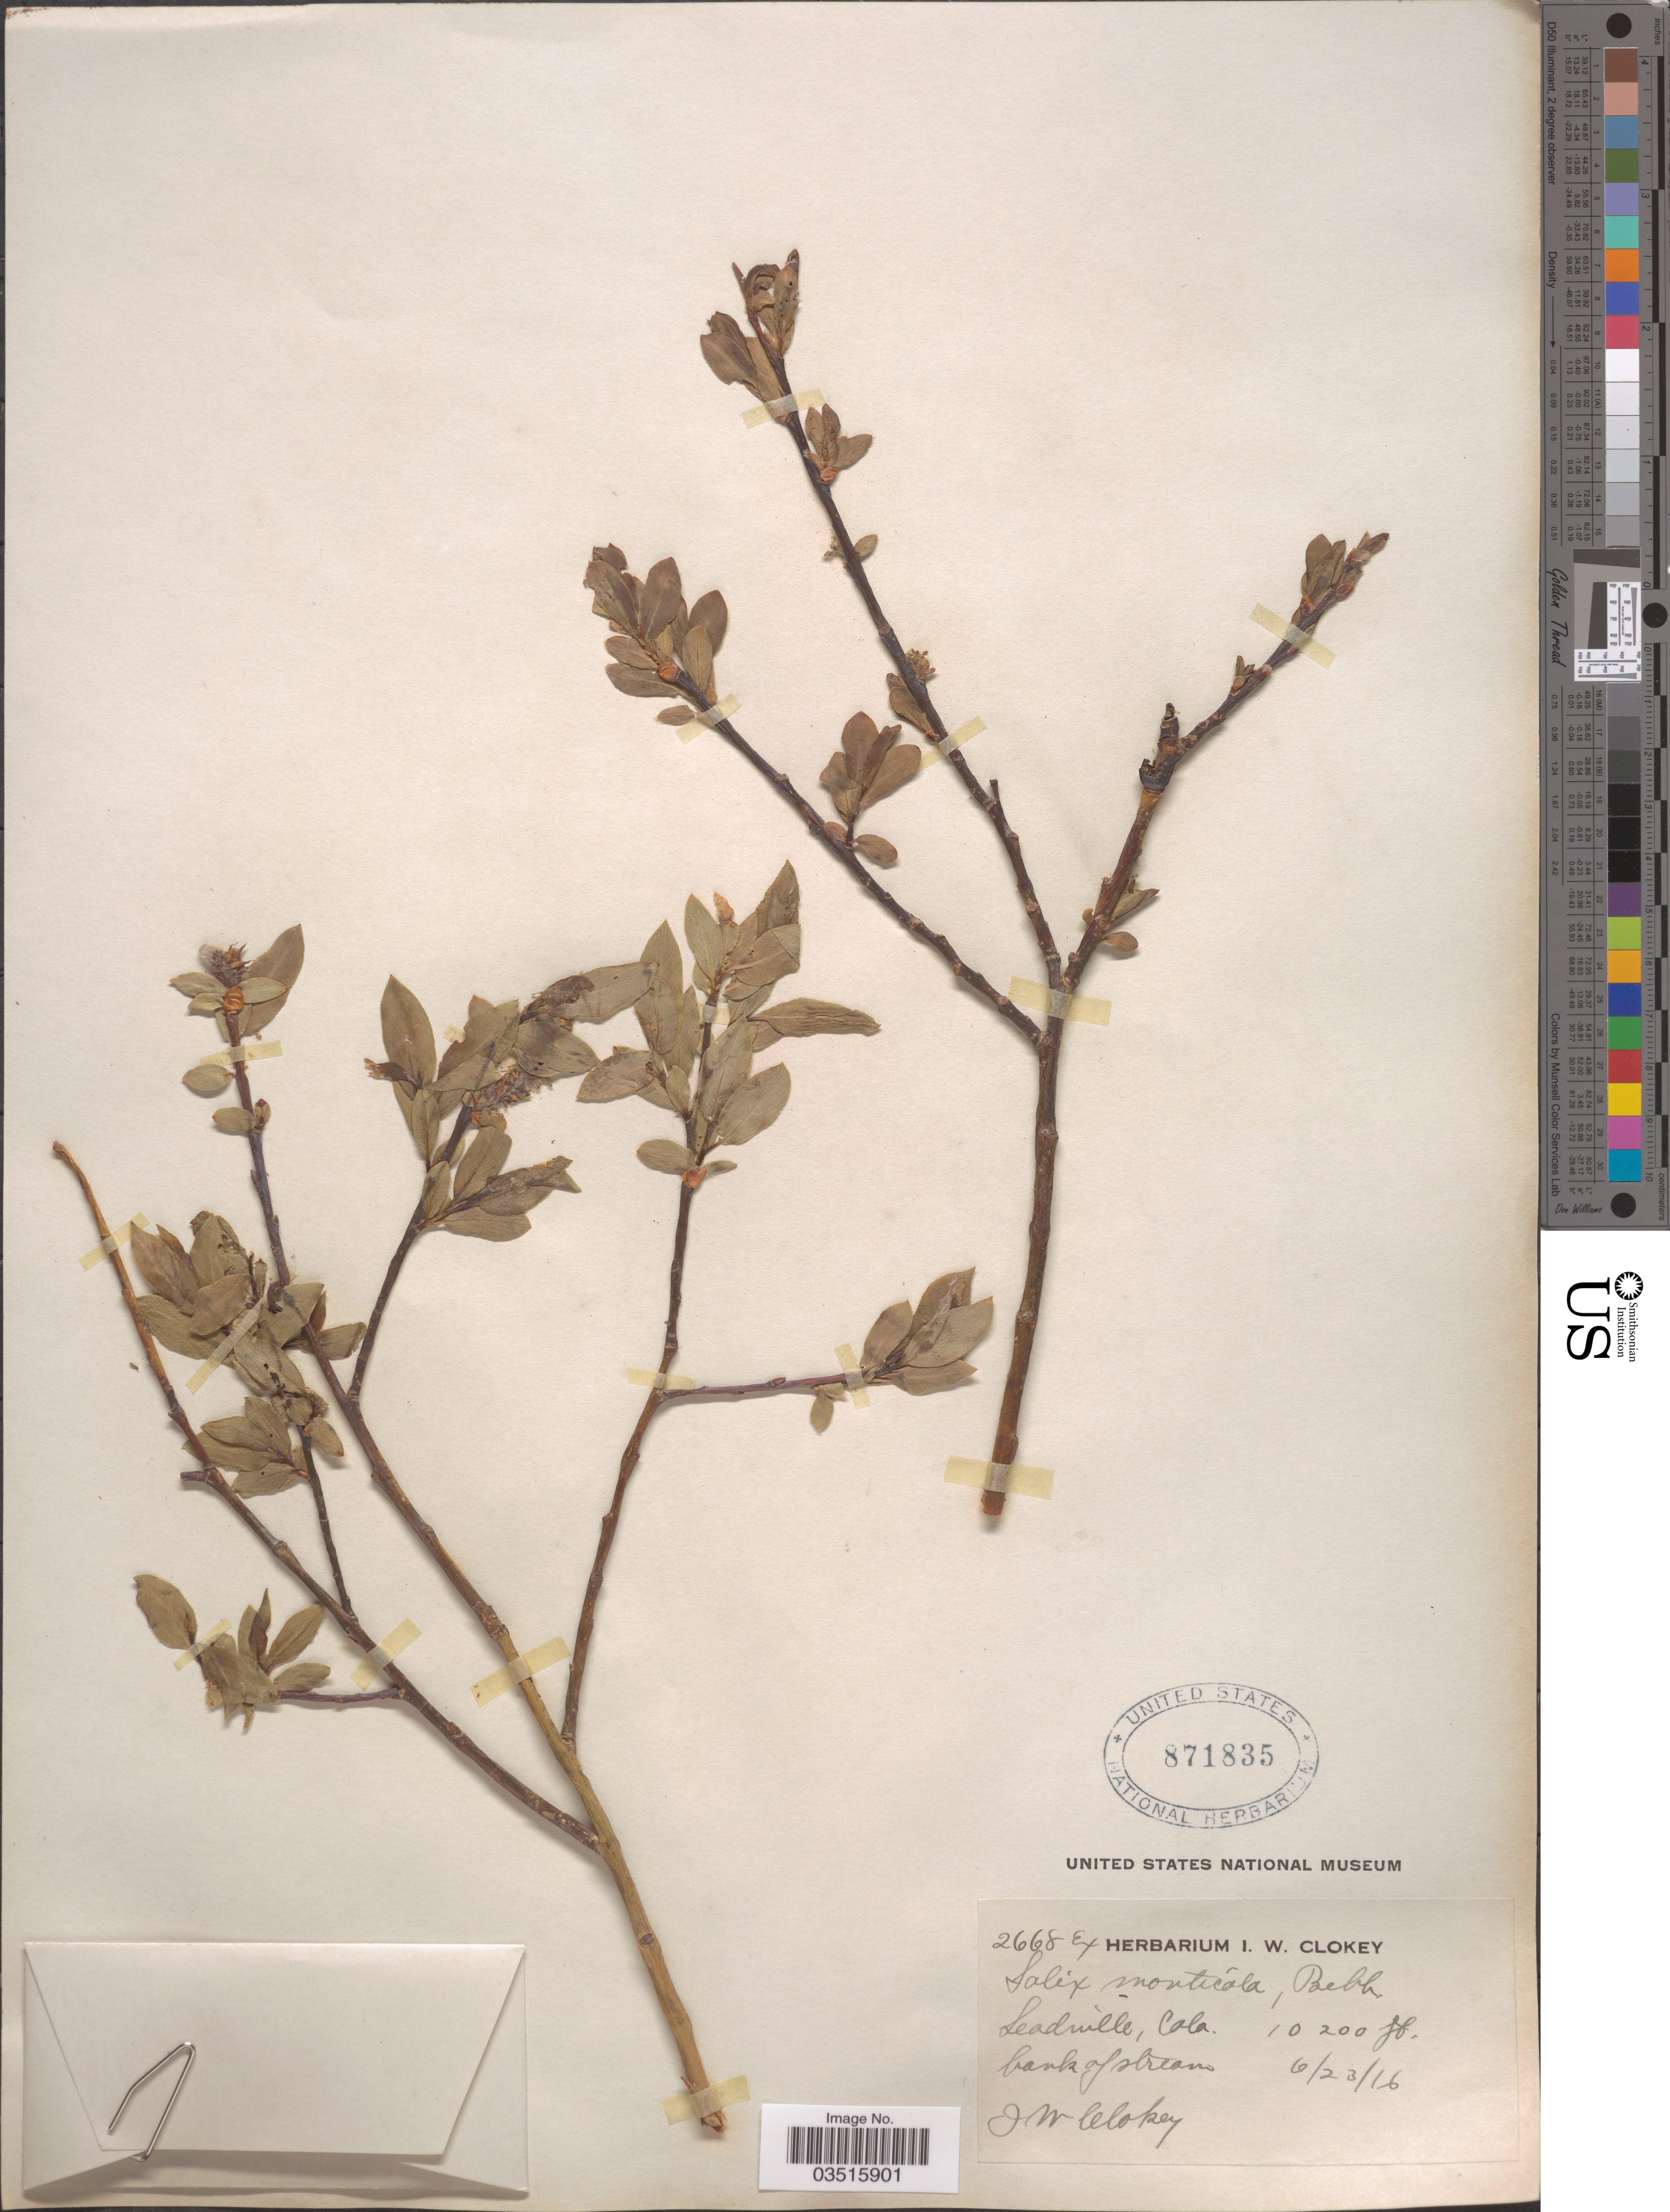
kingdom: Plantae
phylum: Tracheophyta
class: Magnoliopsida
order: Malpighiales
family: Salicaceae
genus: Salix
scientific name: Salix monticola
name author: Bebb.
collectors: I. W. Clokey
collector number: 2668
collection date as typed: Transcribed d/m/y: 23/6/16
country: United States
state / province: Colorado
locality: Leadville. Bank of stream.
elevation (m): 3109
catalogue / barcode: US 871835